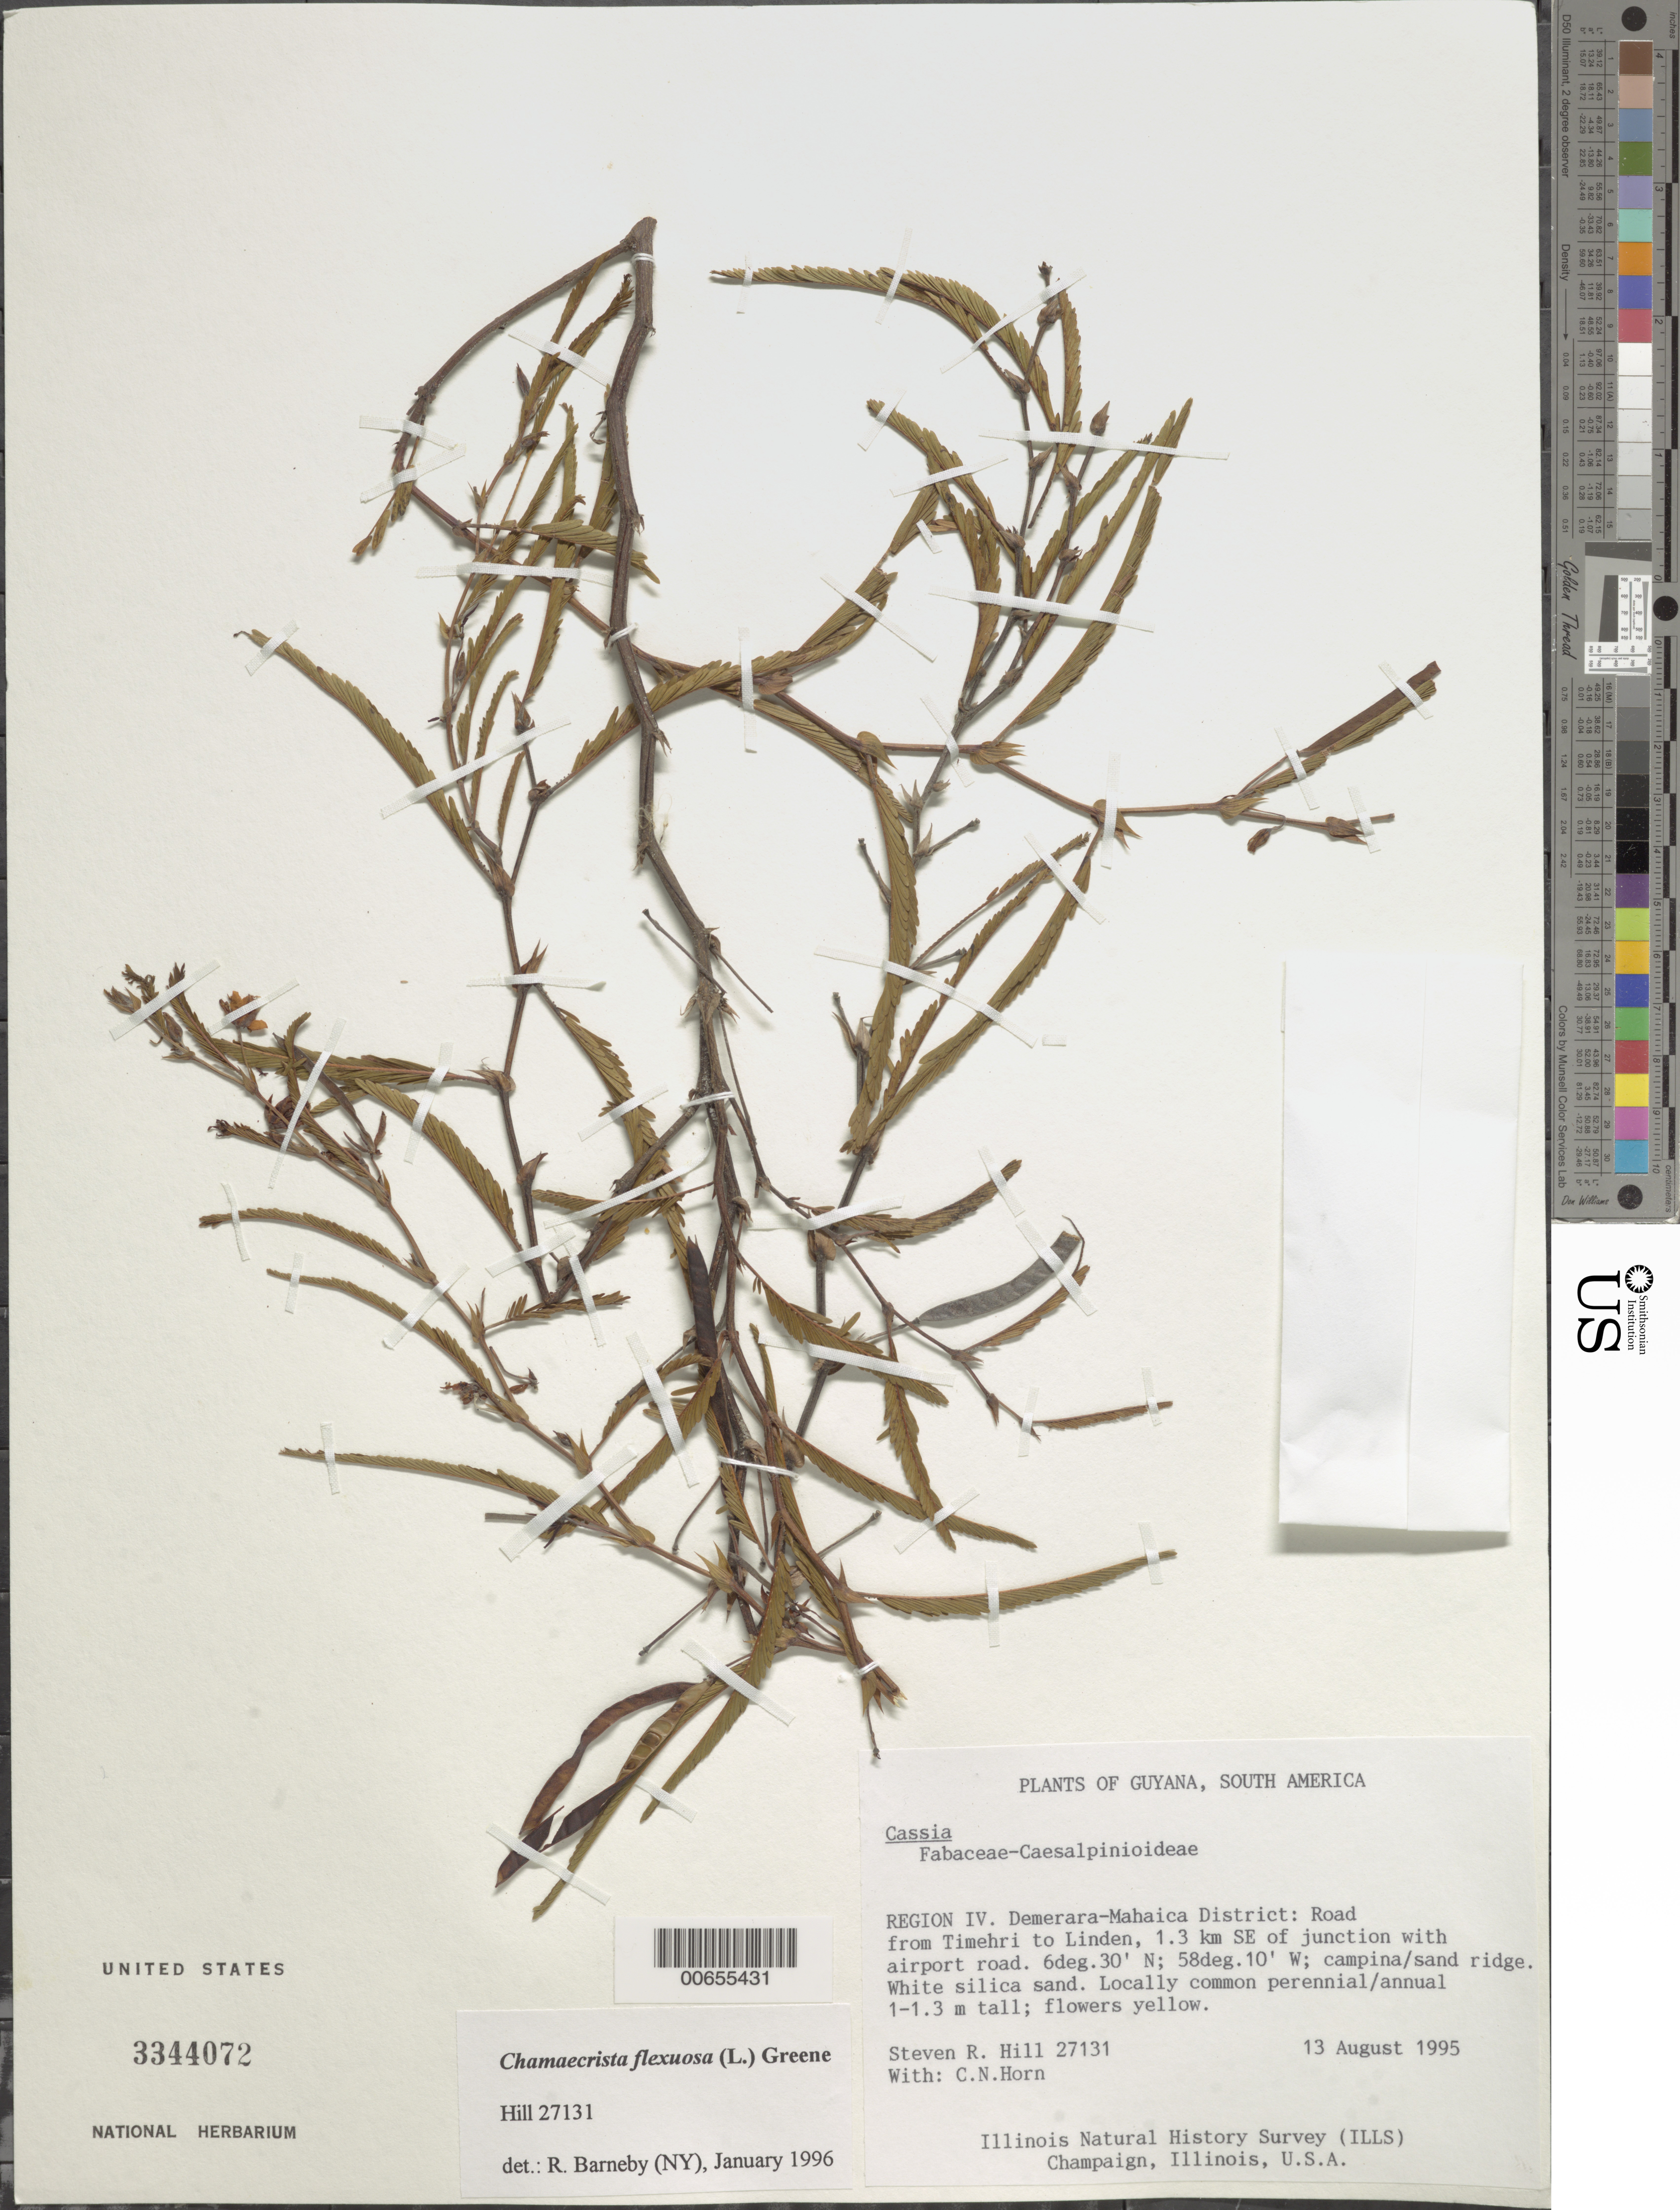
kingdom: Plantae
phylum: Tracheophyta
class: Magnoliopsida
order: Fabales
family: Fabaceae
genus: Chamaecrista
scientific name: Chamaecrista flexuosa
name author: (L.) Greene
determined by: Barneby, Rupert C., (NY)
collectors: S. R. Hill & C. N. Horn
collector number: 27131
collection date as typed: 13-Aug-95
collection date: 1995-08-13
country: Guyana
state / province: Demerara-Mahaica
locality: Timehri to Linden road, 1.3 km SE of junc. with airport road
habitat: Campina/sand ridge, white silica sand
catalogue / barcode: US 3344072